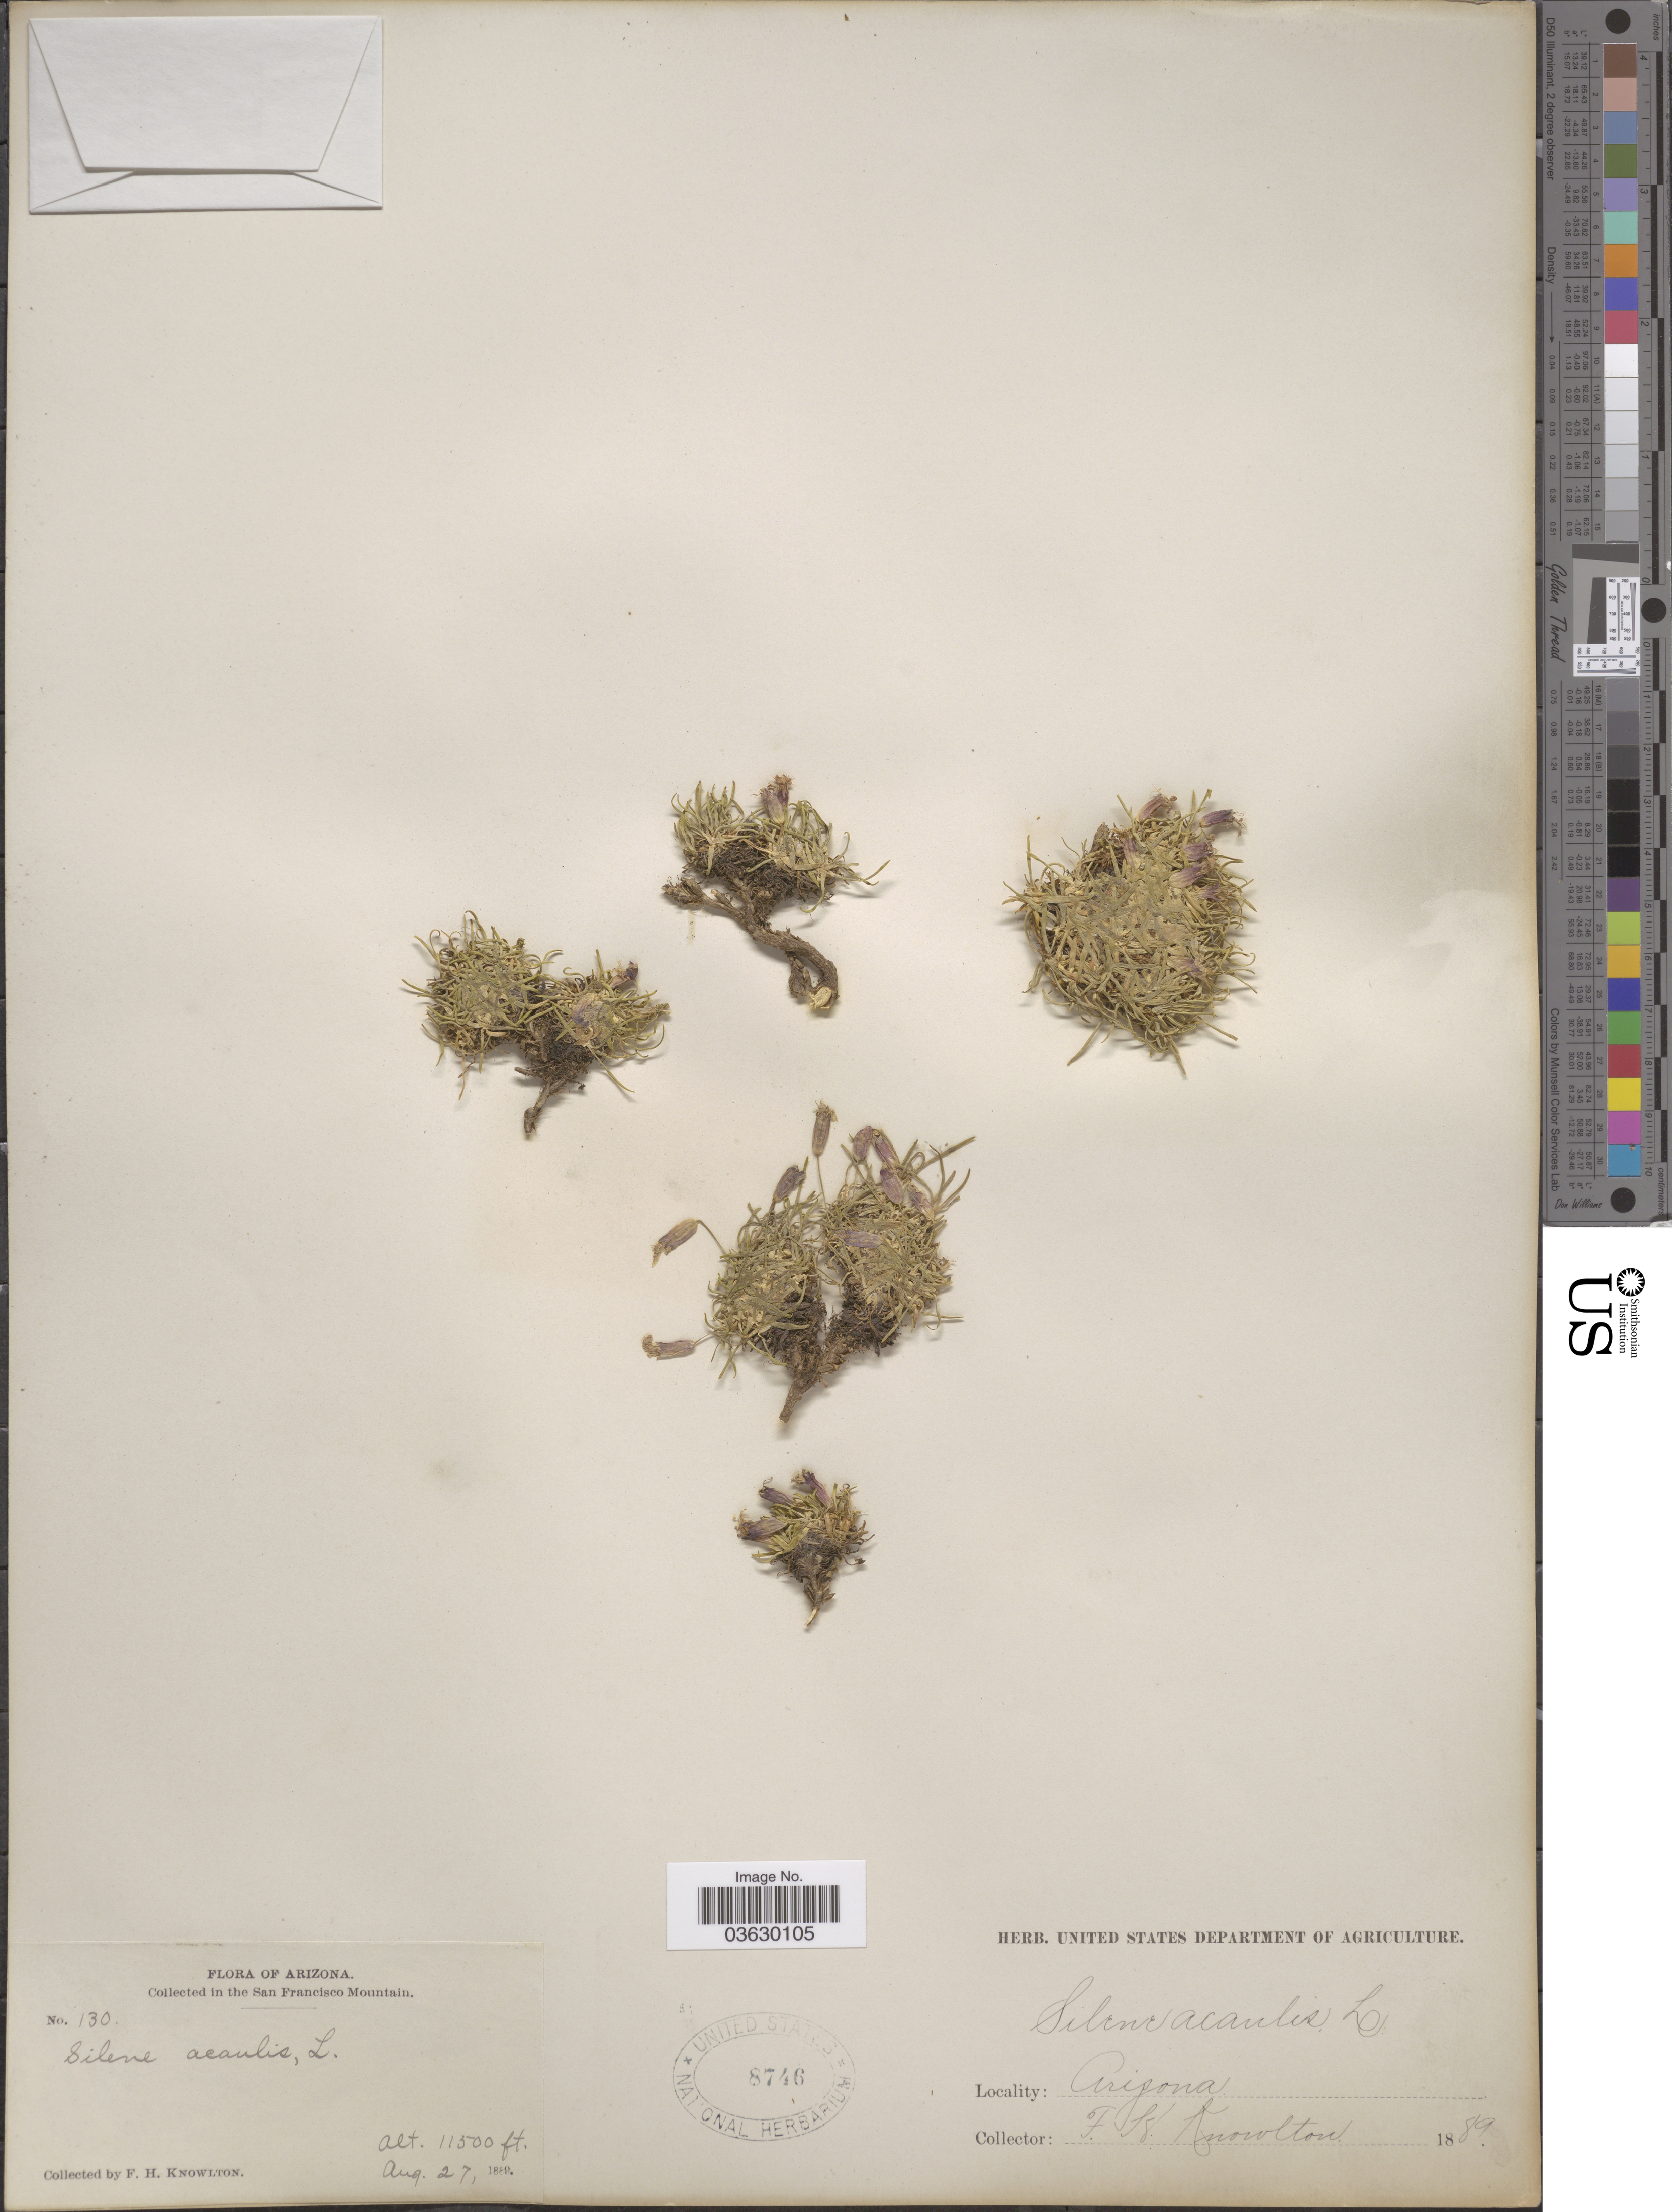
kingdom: Plantae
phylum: Tracheophyta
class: Magnoliopsida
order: Caryophyllales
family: Caryophyllaceae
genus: Silene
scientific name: Silene acaulis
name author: (L.) Jacq.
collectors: F. H. Knowlton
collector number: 130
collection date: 1889-08-27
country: United States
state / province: Arizona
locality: San Francisco Mountain.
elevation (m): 3505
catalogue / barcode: US 8746